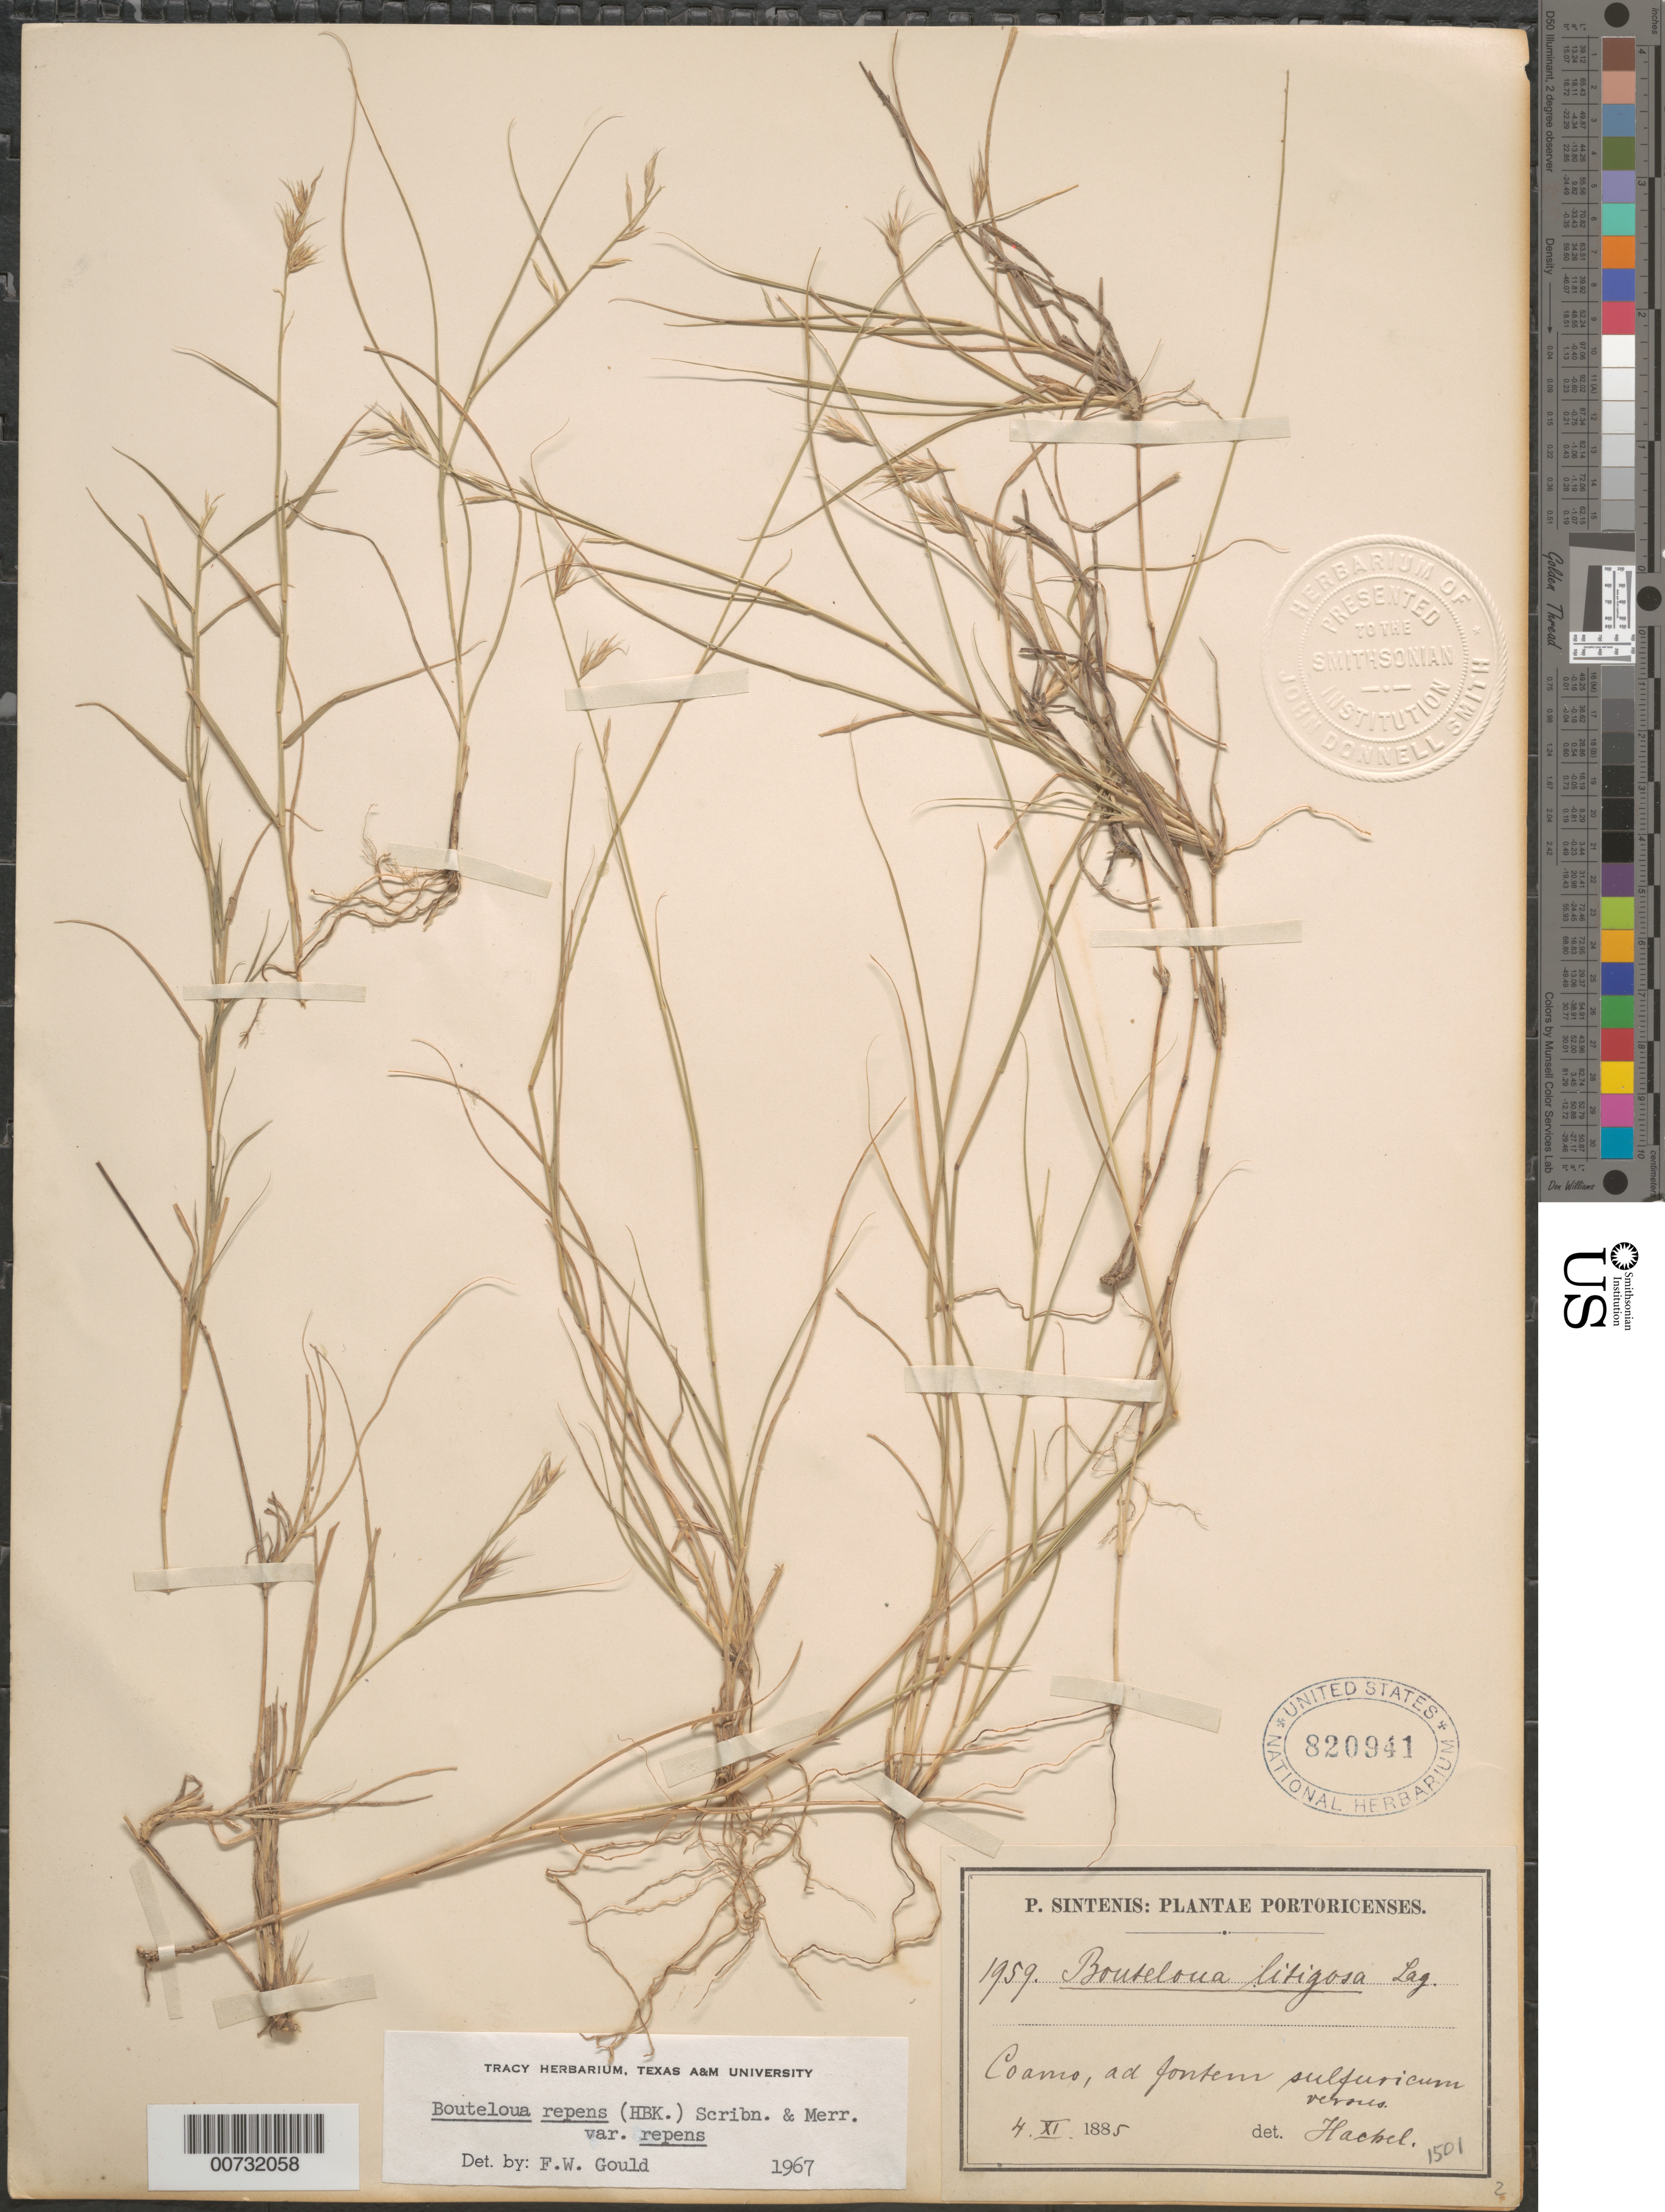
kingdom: Plantae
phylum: Tracheophyta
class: Liliopsida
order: Poales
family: Poaceae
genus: Bouteloua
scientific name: Bouteloua repens (H.B.K.) Scribn. & Merr. var. repens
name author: (Kunth) Scribn. & Merr.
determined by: Gould, F. W.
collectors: P. Sintenis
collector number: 1959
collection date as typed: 04 Nov 1885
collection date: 1885-11-04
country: Puerto Rico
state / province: Coamo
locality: Coamo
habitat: Ad jontem sulfuricum versus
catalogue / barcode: US 820941